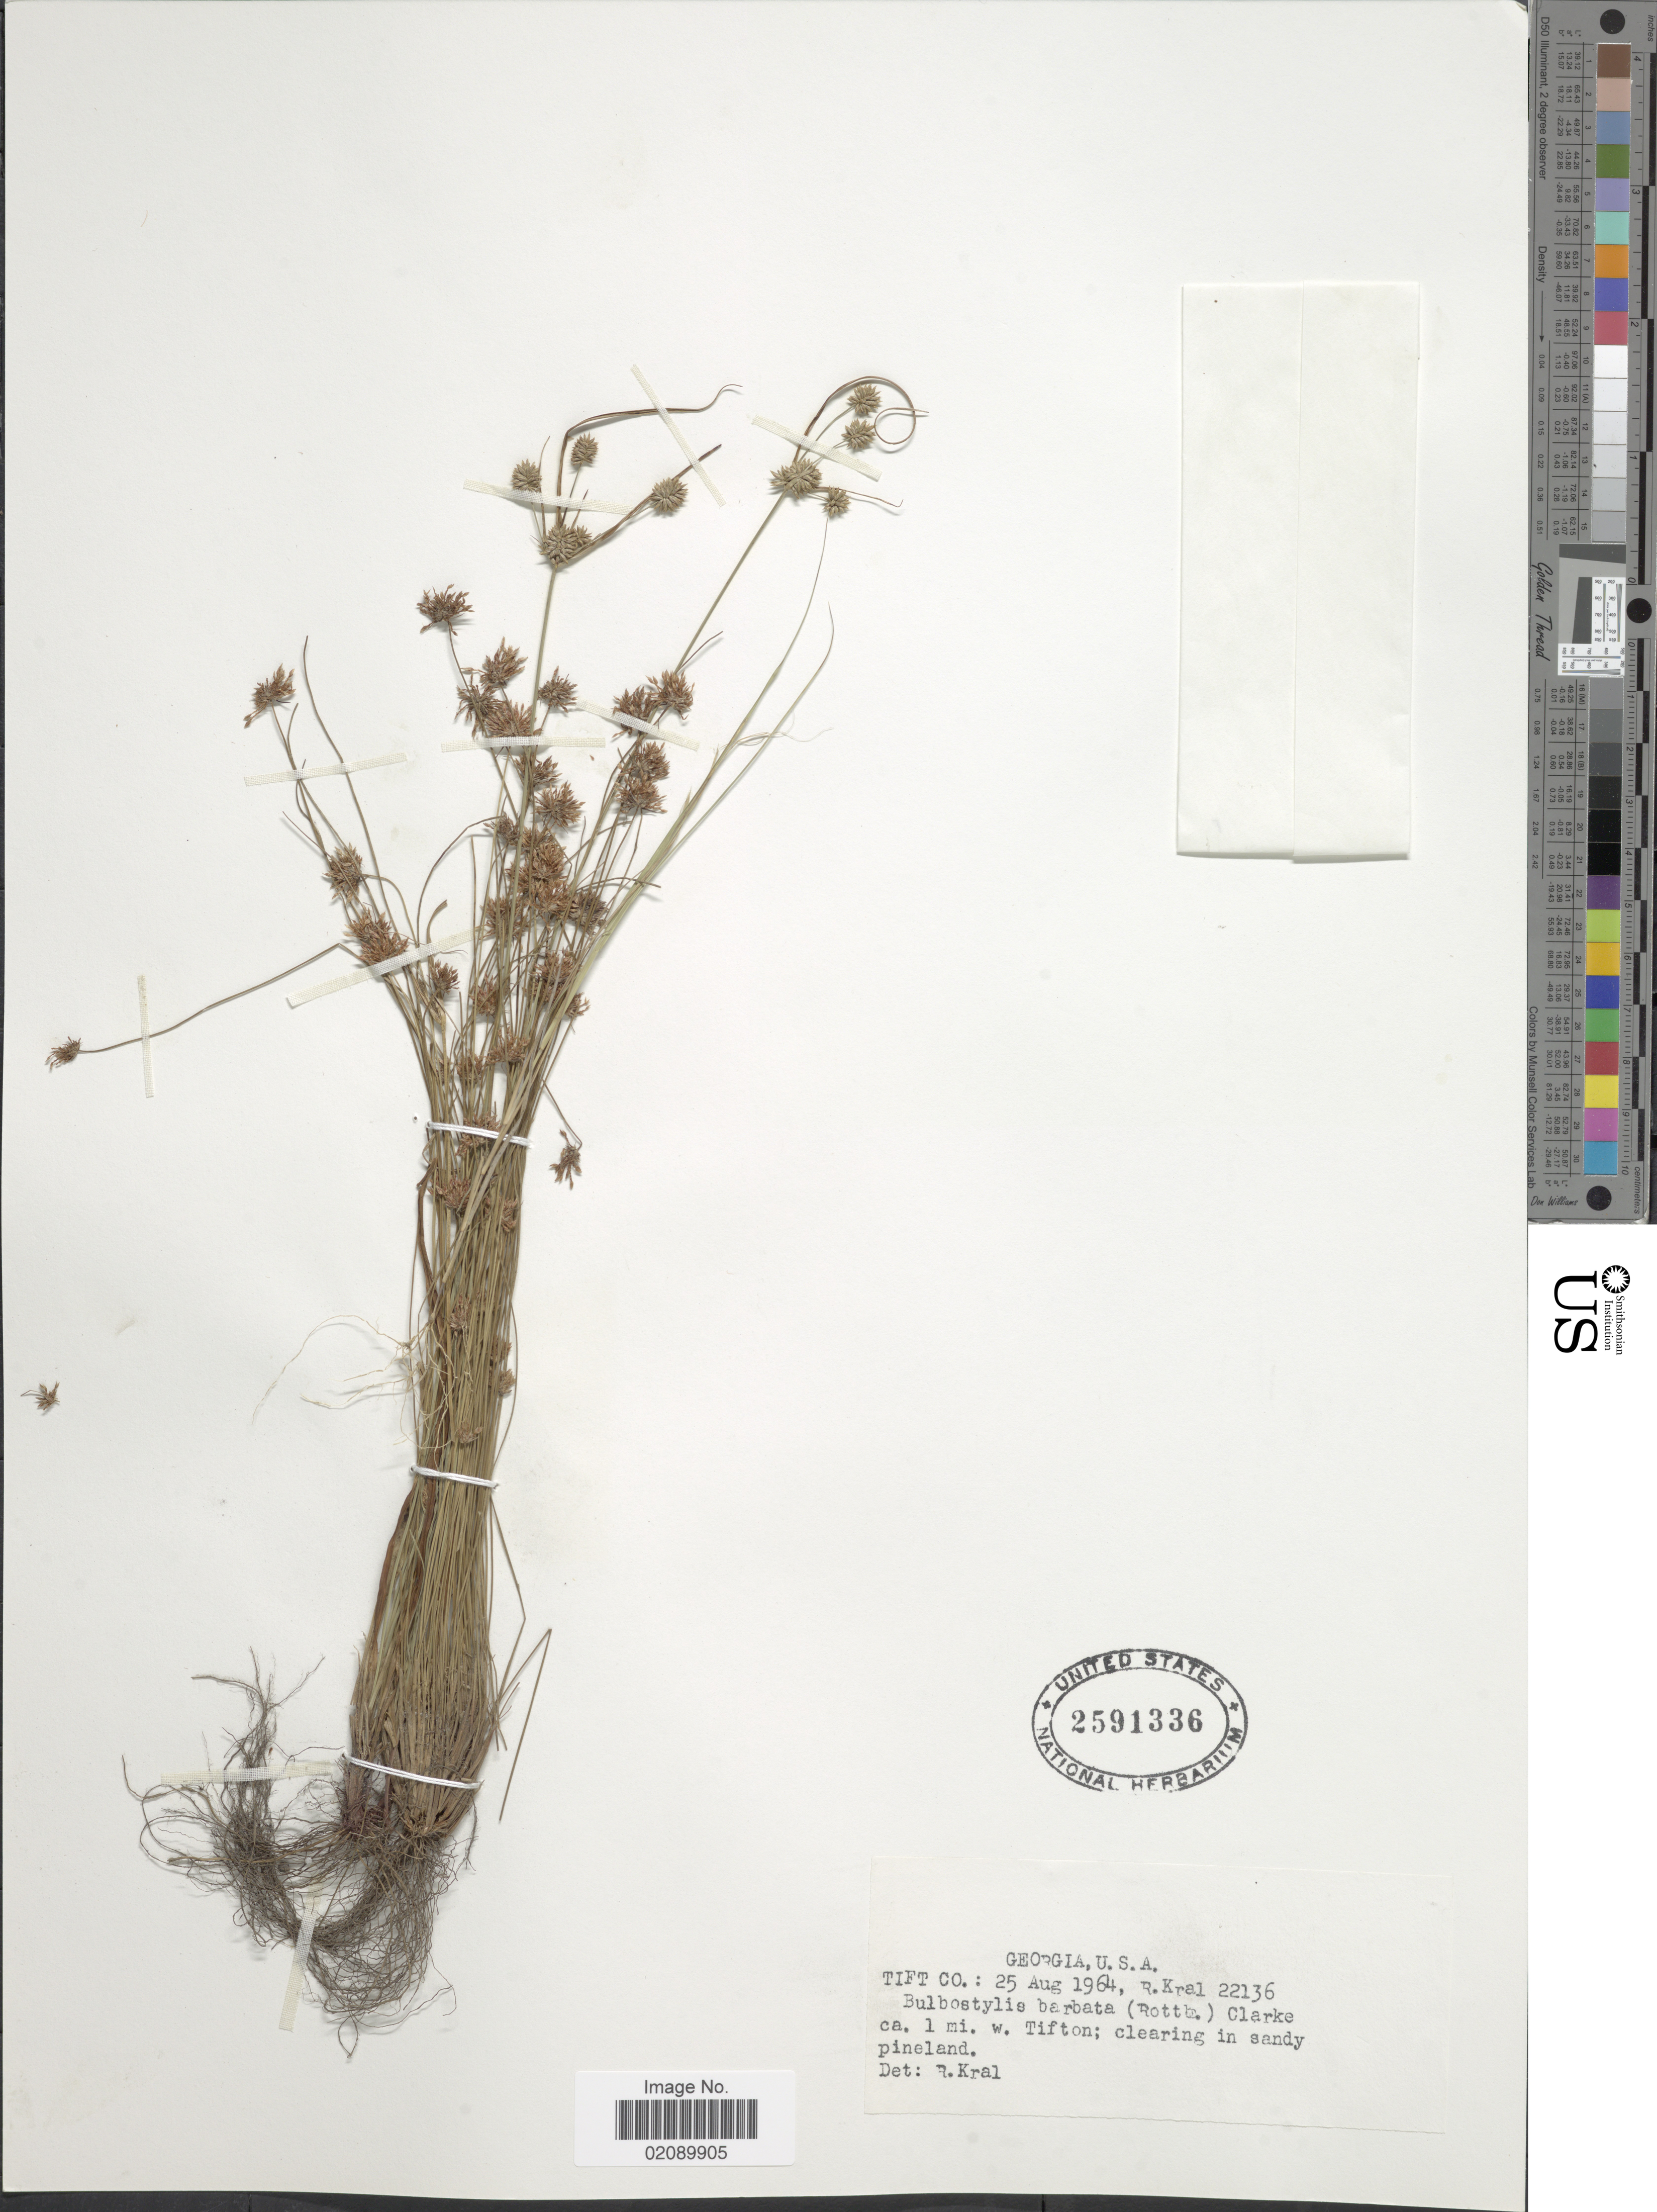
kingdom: Plantae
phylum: Tracheophyta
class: Liliopsida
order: Poales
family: Cyperaceae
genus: Bulbostylis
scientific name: Bulbostylis barbata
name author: (Rottb.) C.B. Clarke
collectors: R. Kral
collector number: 22136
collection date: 1964-08-25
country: United States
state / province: Georgia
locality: Tift Co. Ca. 1 mi. w. Tifton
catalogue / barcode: US 2591336